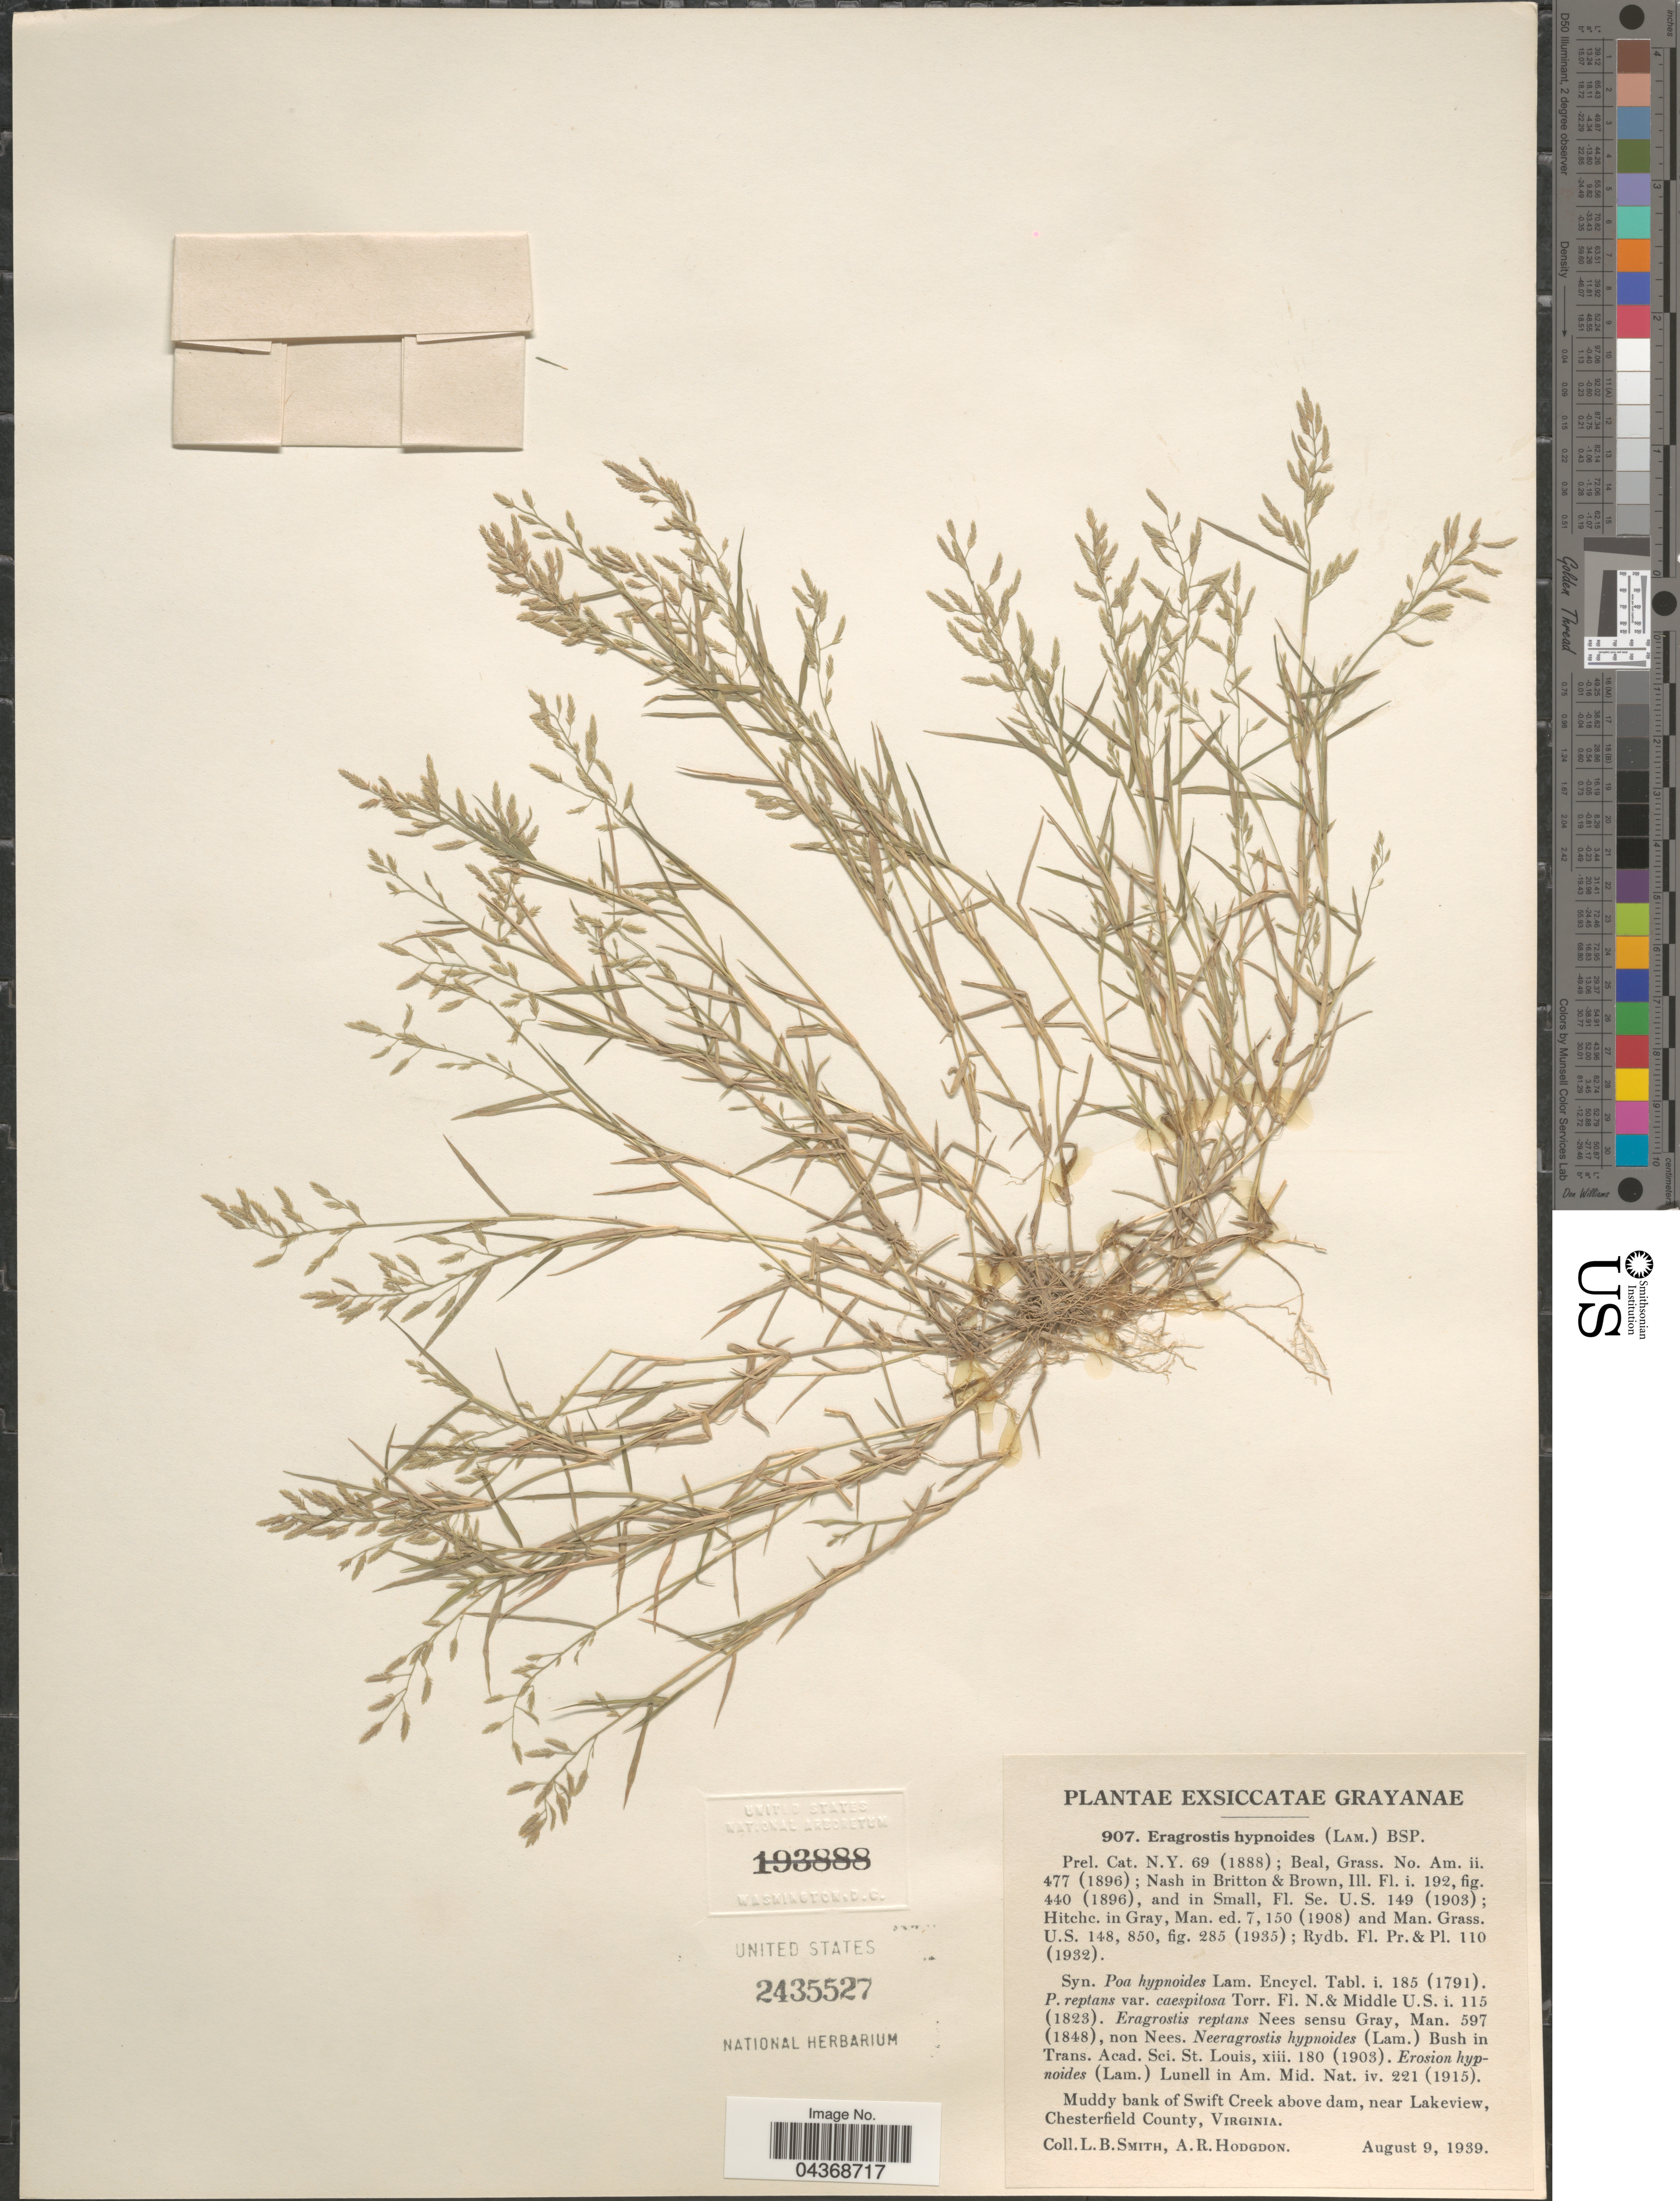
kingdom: Plantae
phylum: Tracheophyta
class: Liliopsida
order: Poales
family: Poaceae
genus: Eragrostis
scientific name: Eragrostis hypnoides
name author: (Lam.) Britton, Stearns & Poggenb.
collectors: L. Smith & A. R. Hodgdon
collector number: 907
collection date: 1939-08-09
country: United States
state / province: Virginia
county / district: Chesterfield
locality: Muddy bank of Swift Creek above dam, near Lakeview, Chesterfield County.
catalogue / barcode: US 2435527